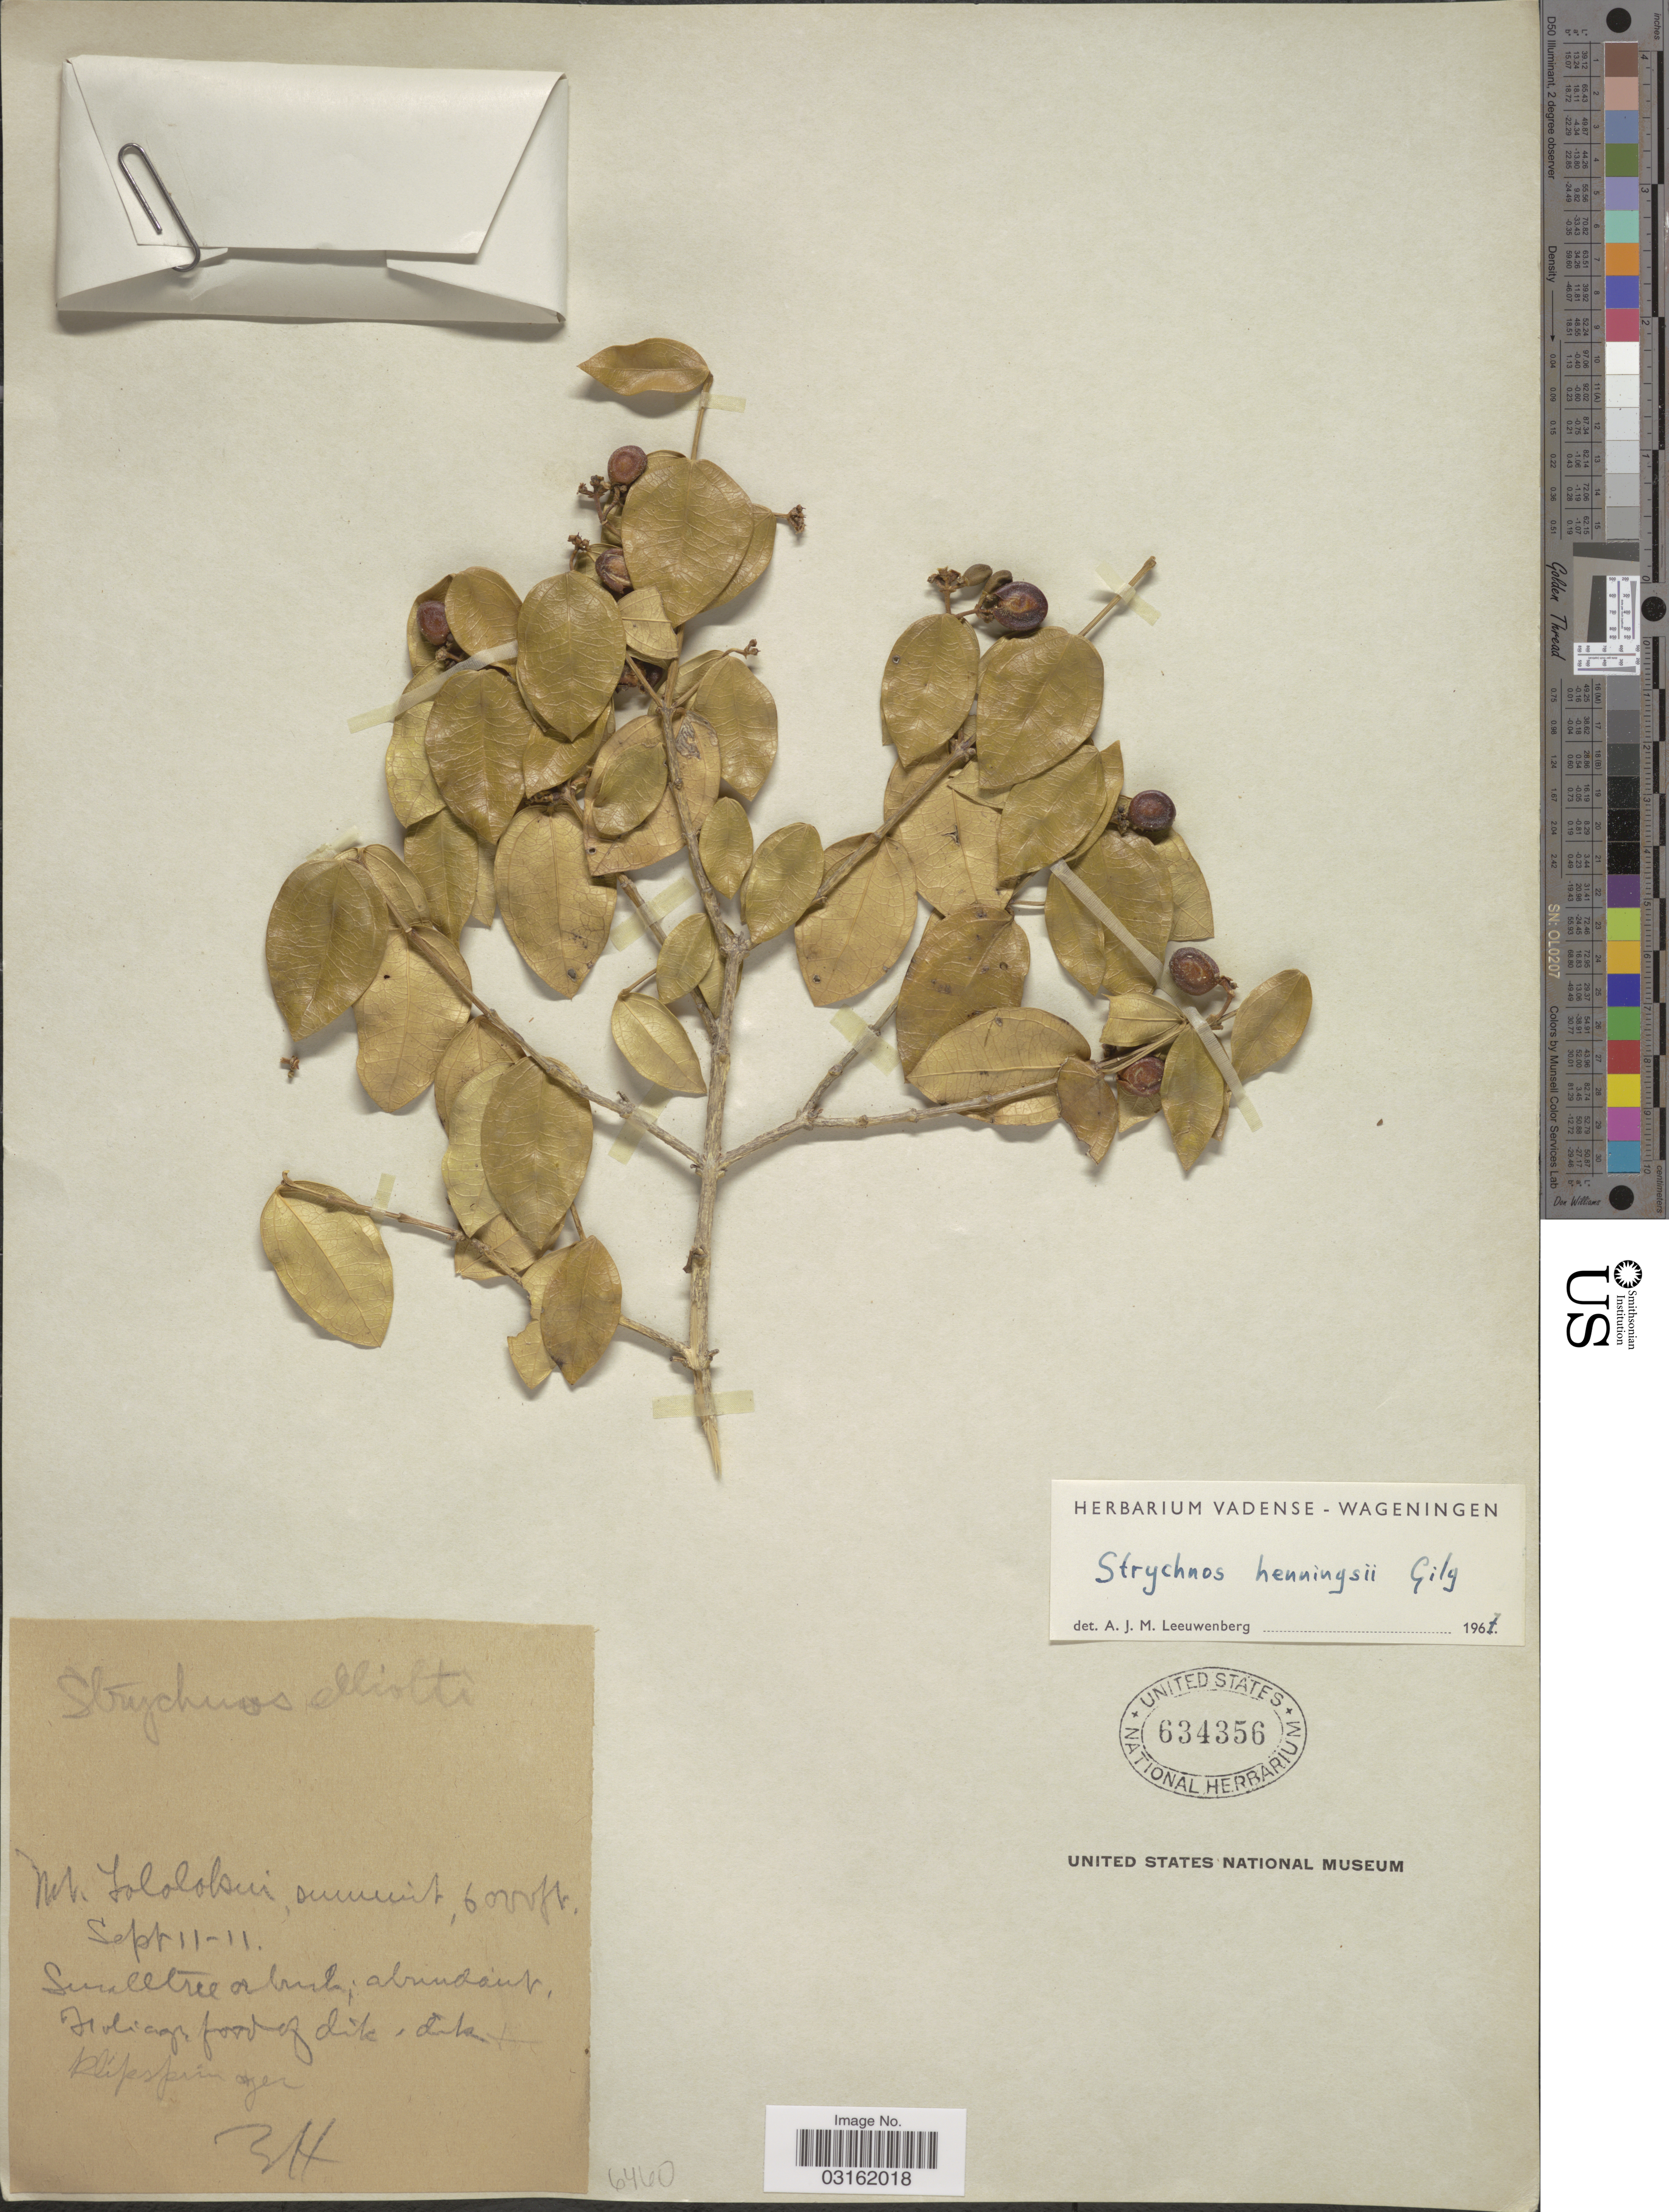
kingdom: Plantae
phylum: Tracheophyta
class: Magnoliopsida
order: Gentianales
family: Loganiaceae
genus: Strychnos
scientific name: Strychnos henningsii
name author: Gilg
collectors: E. H.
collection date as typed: Transcribed d/m/y: 11/9/11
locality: Mt. Tololokui [interpreted], summit.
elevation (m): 1829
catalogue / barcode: US 634356